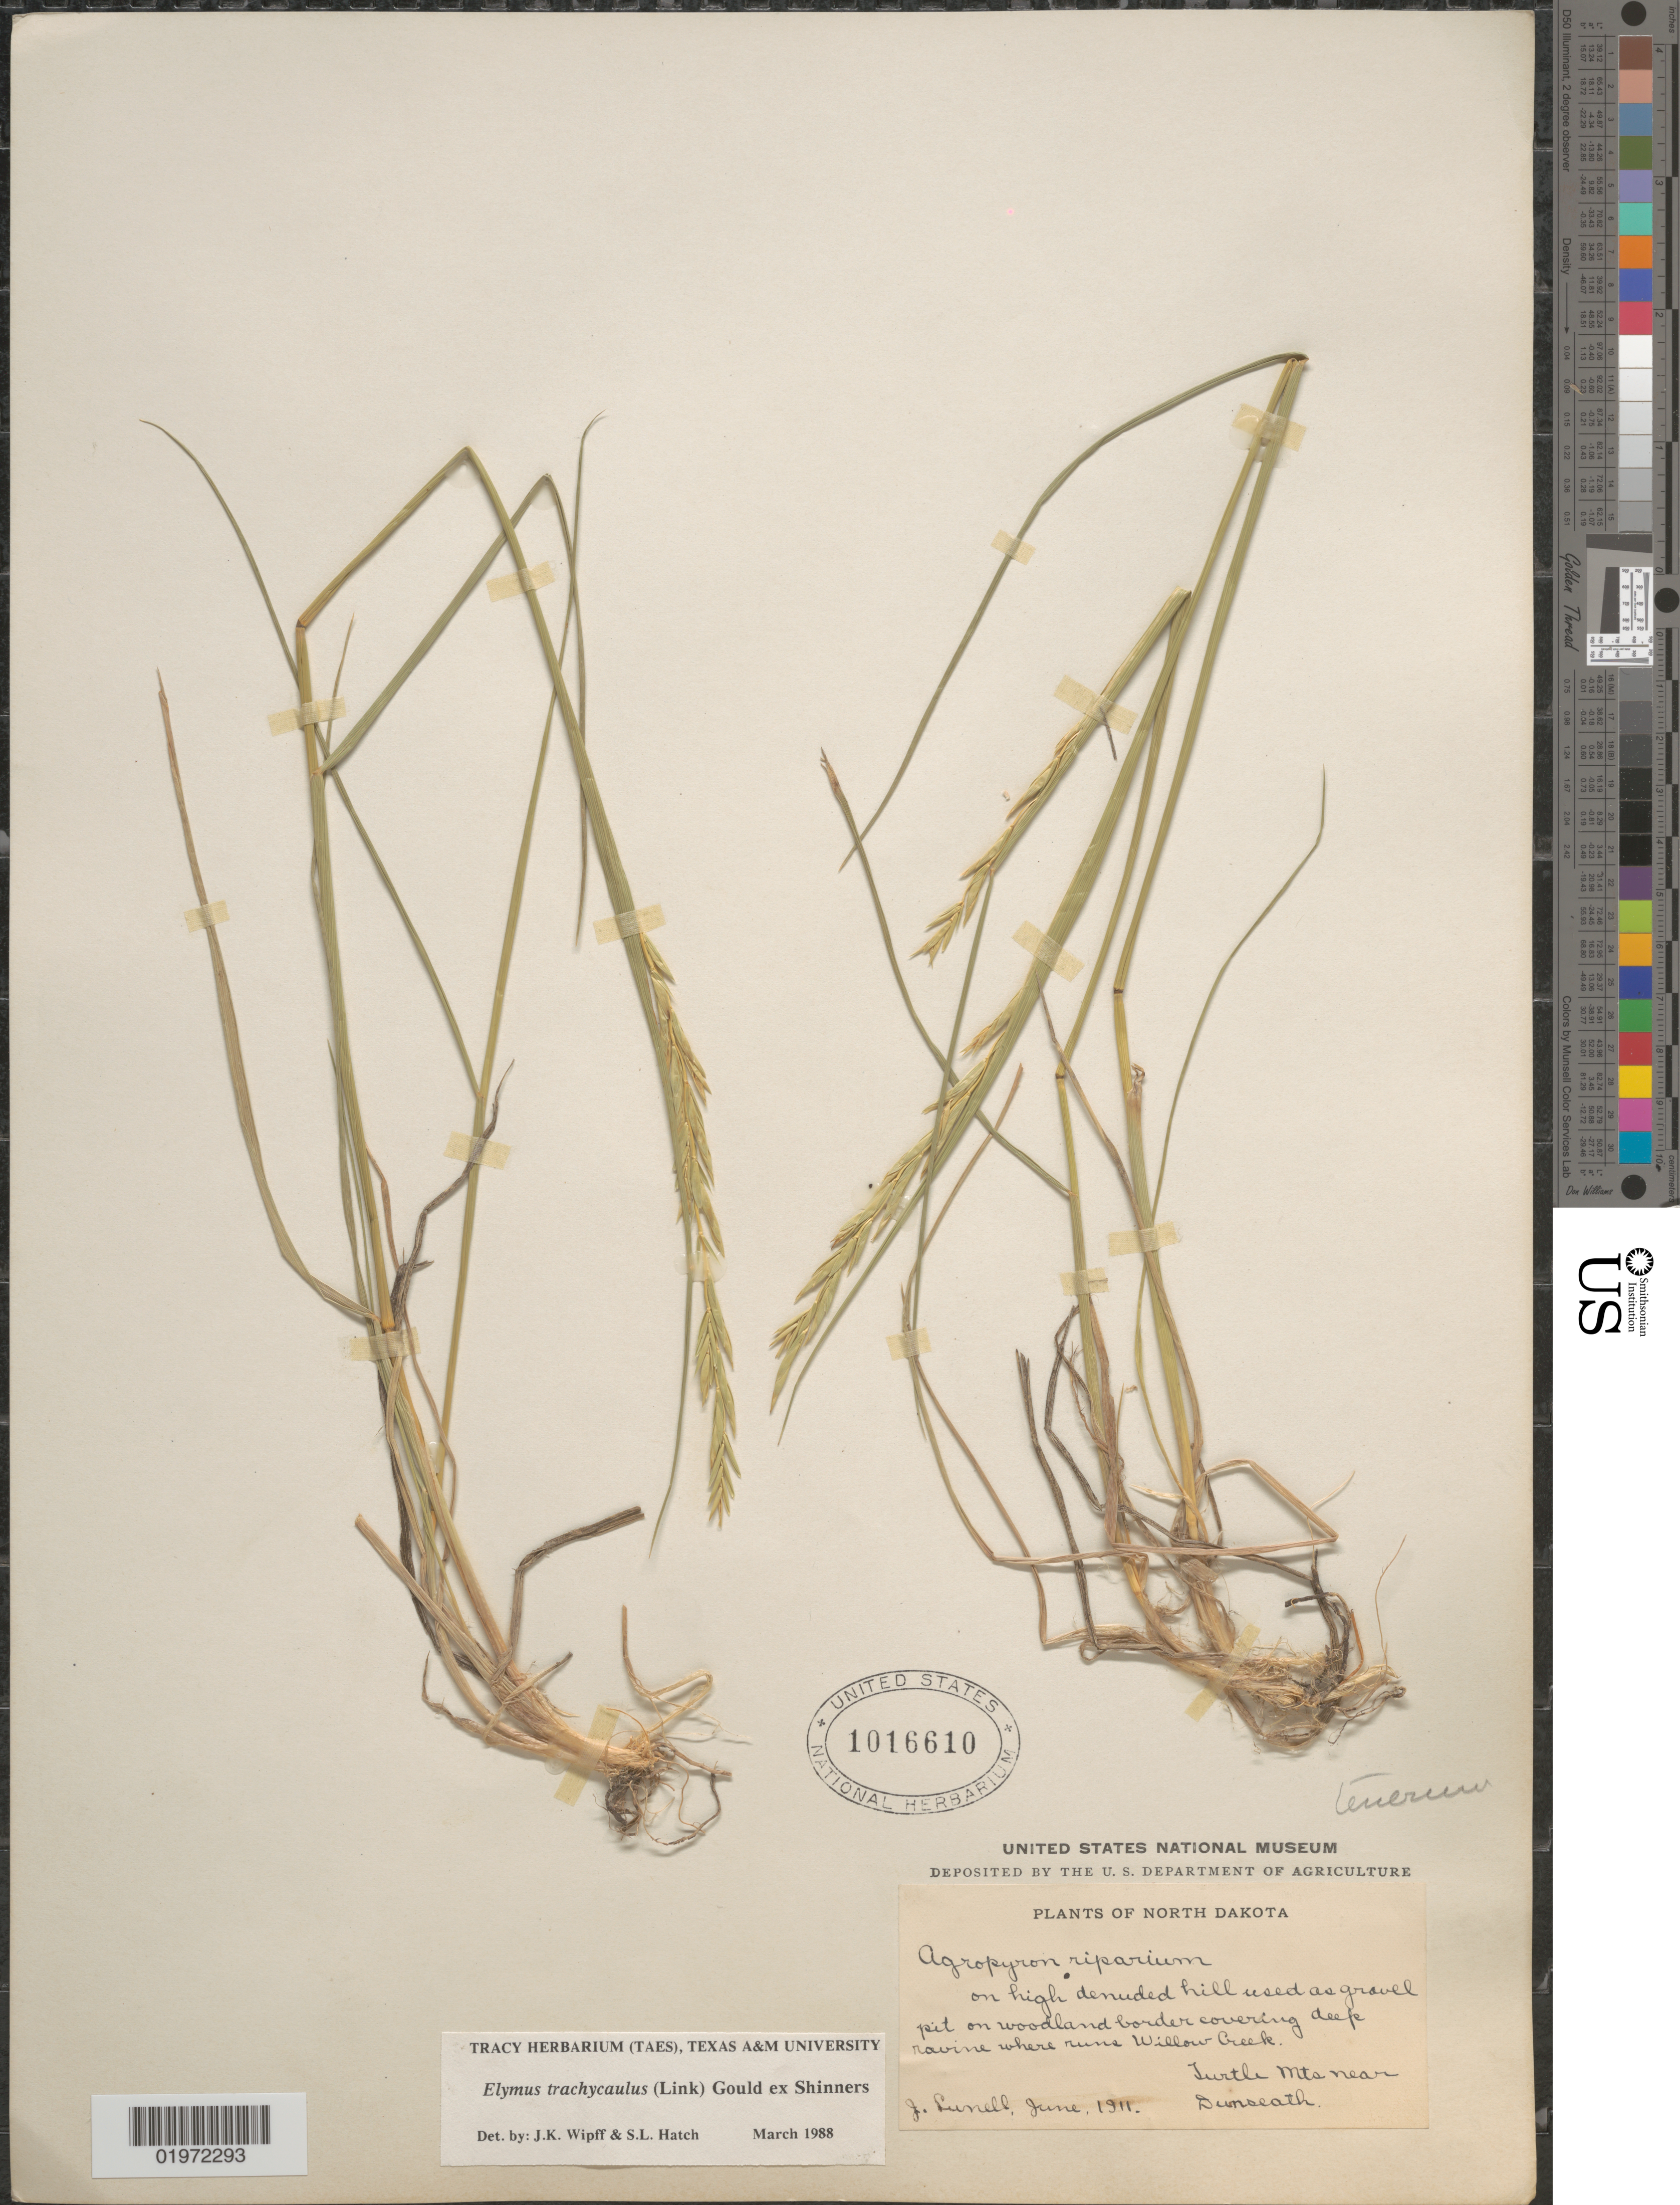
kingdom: Plantae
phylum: Tracheophyta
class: Liliopsida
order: Poales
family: Poaceae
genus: Elymus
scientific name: Elymus trachycaulus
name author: (Link) Gould ex Shinners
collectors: J. Lunell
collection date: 1911-06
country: United States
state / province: North Dakota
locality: On woodland border covering deep ravine where runs Willow Creek. Turtle Mts near Dunseath.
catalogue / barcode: US 1016610